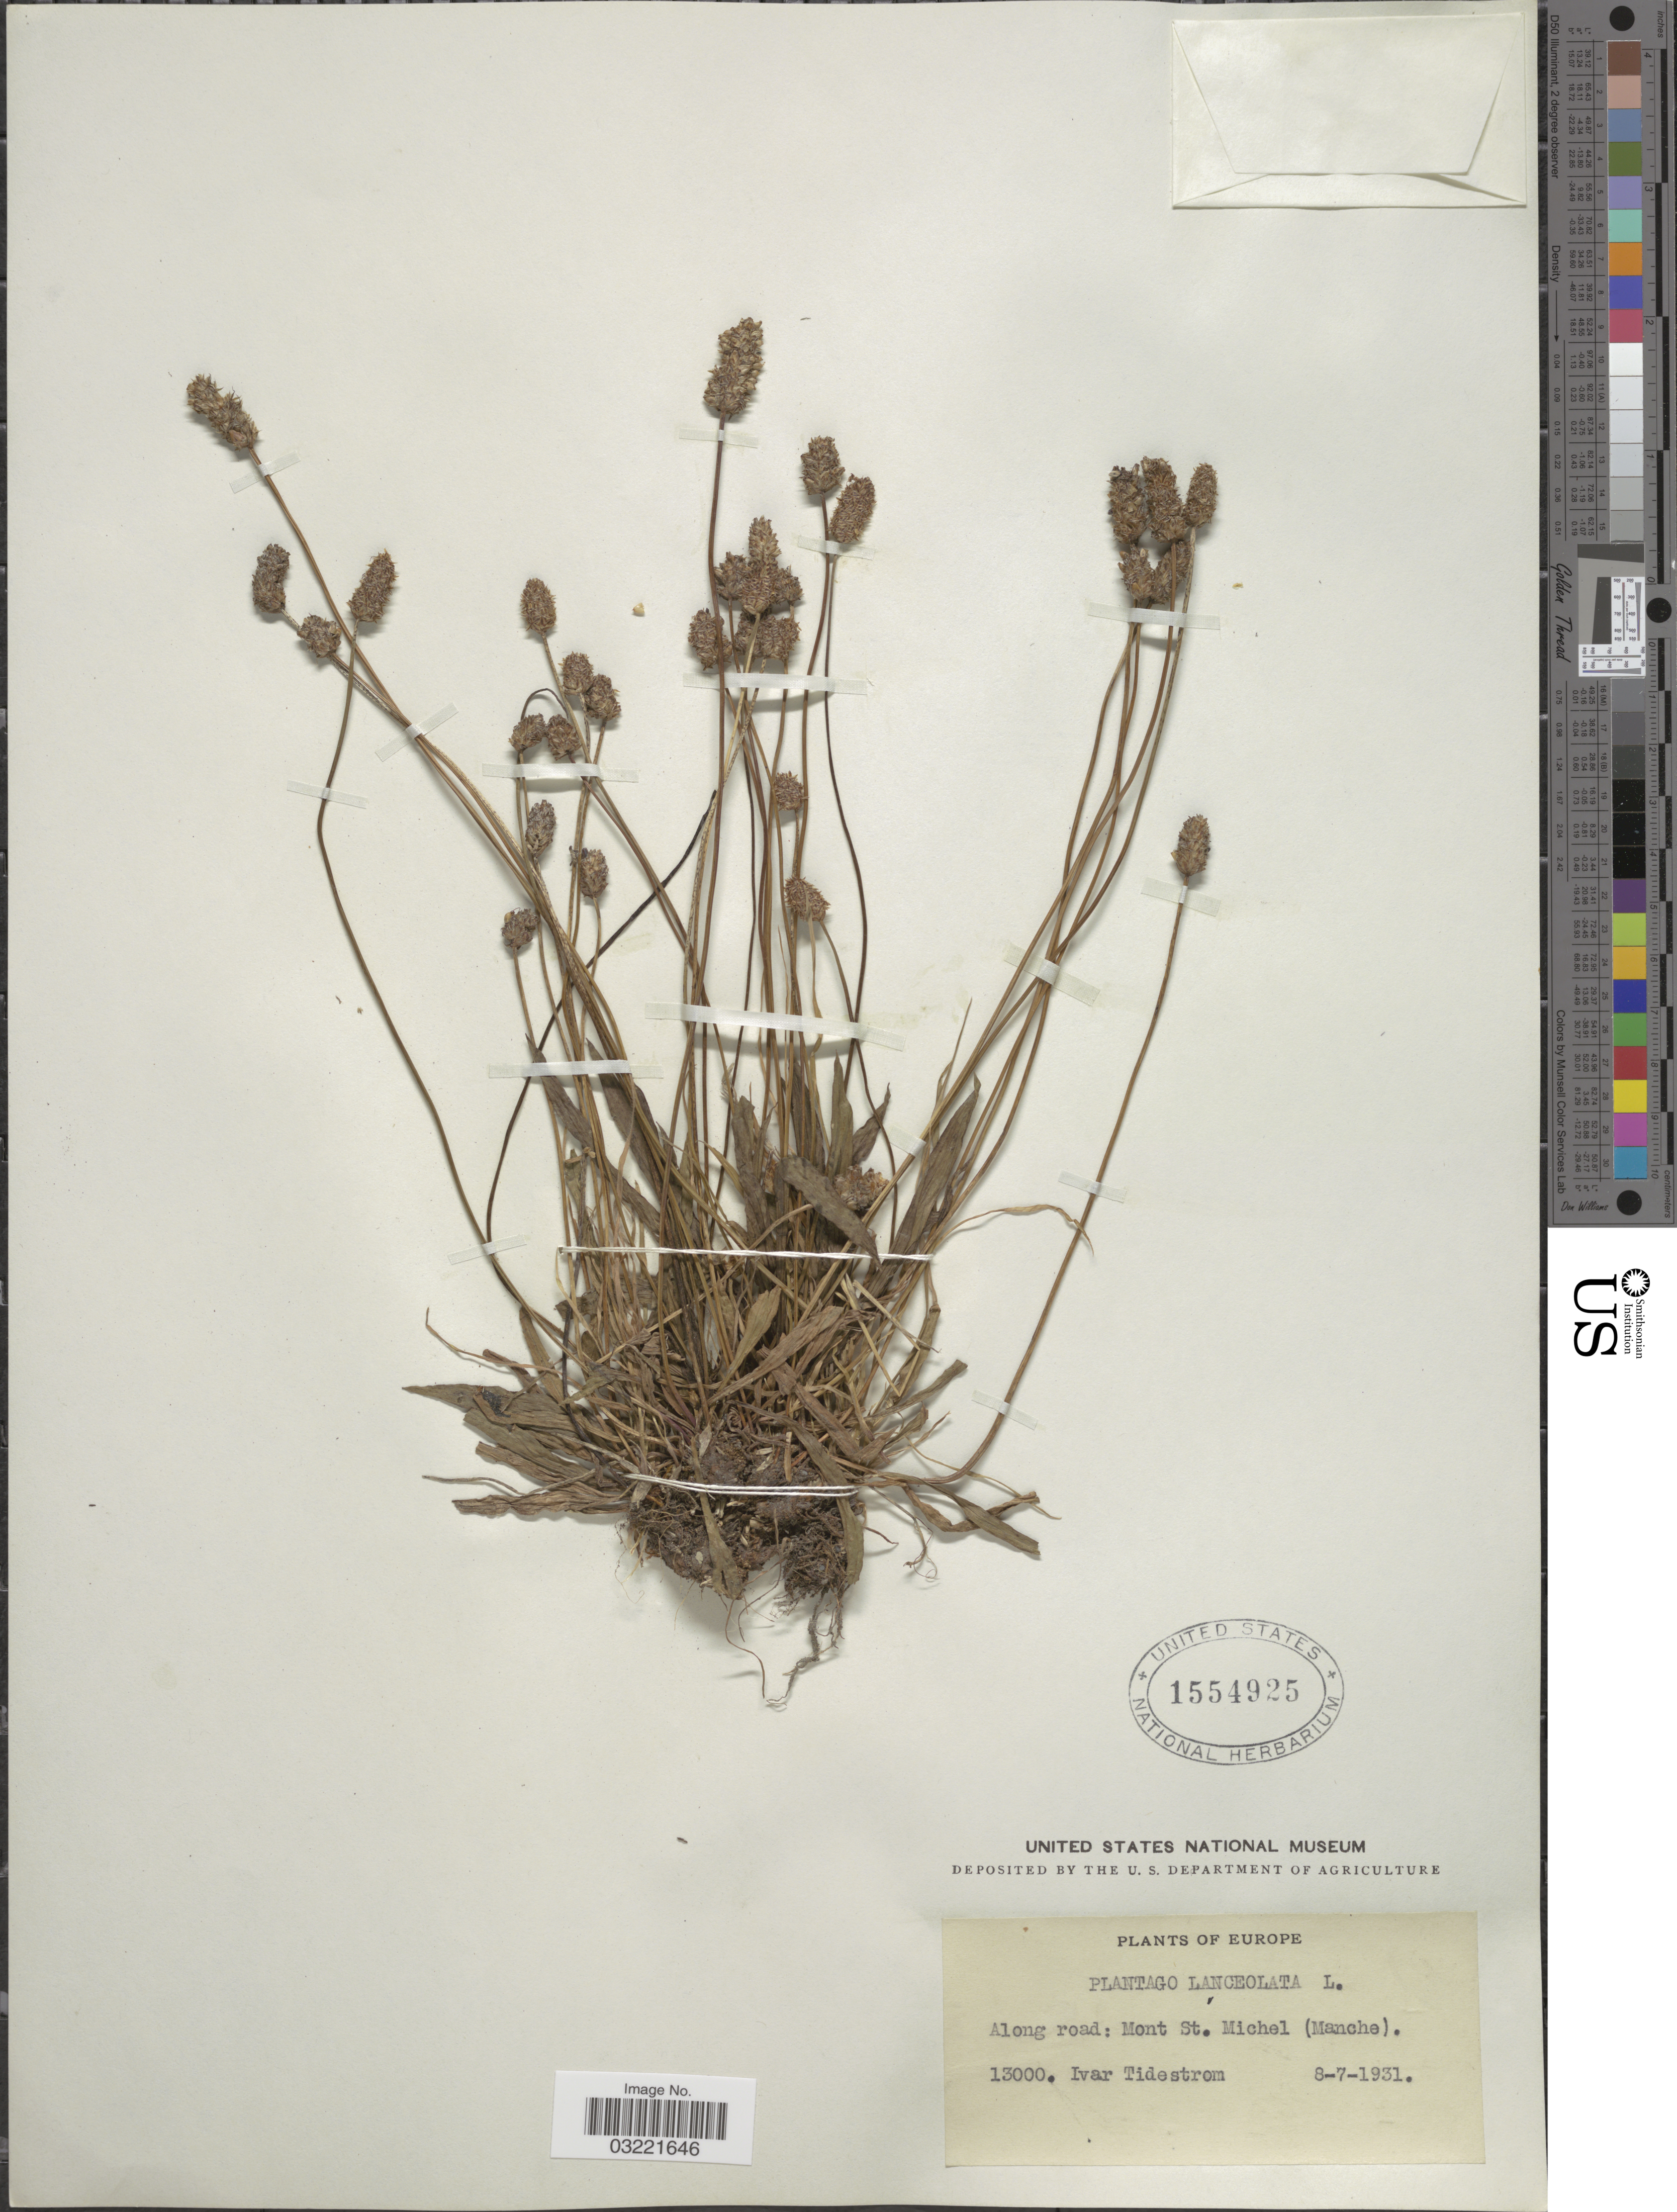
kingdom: Plantae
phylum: Tracheophyta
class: Magnoliopsida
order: Lamiales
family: Plantaginaceae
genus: Plantago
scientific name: Plantago lanceolata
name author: L.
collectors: I. F. Tidestrom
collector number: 13000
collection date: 1931-07-08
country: France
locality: Europe. Along road: Mont St. Michel (Manche).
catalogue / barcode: US 1554925